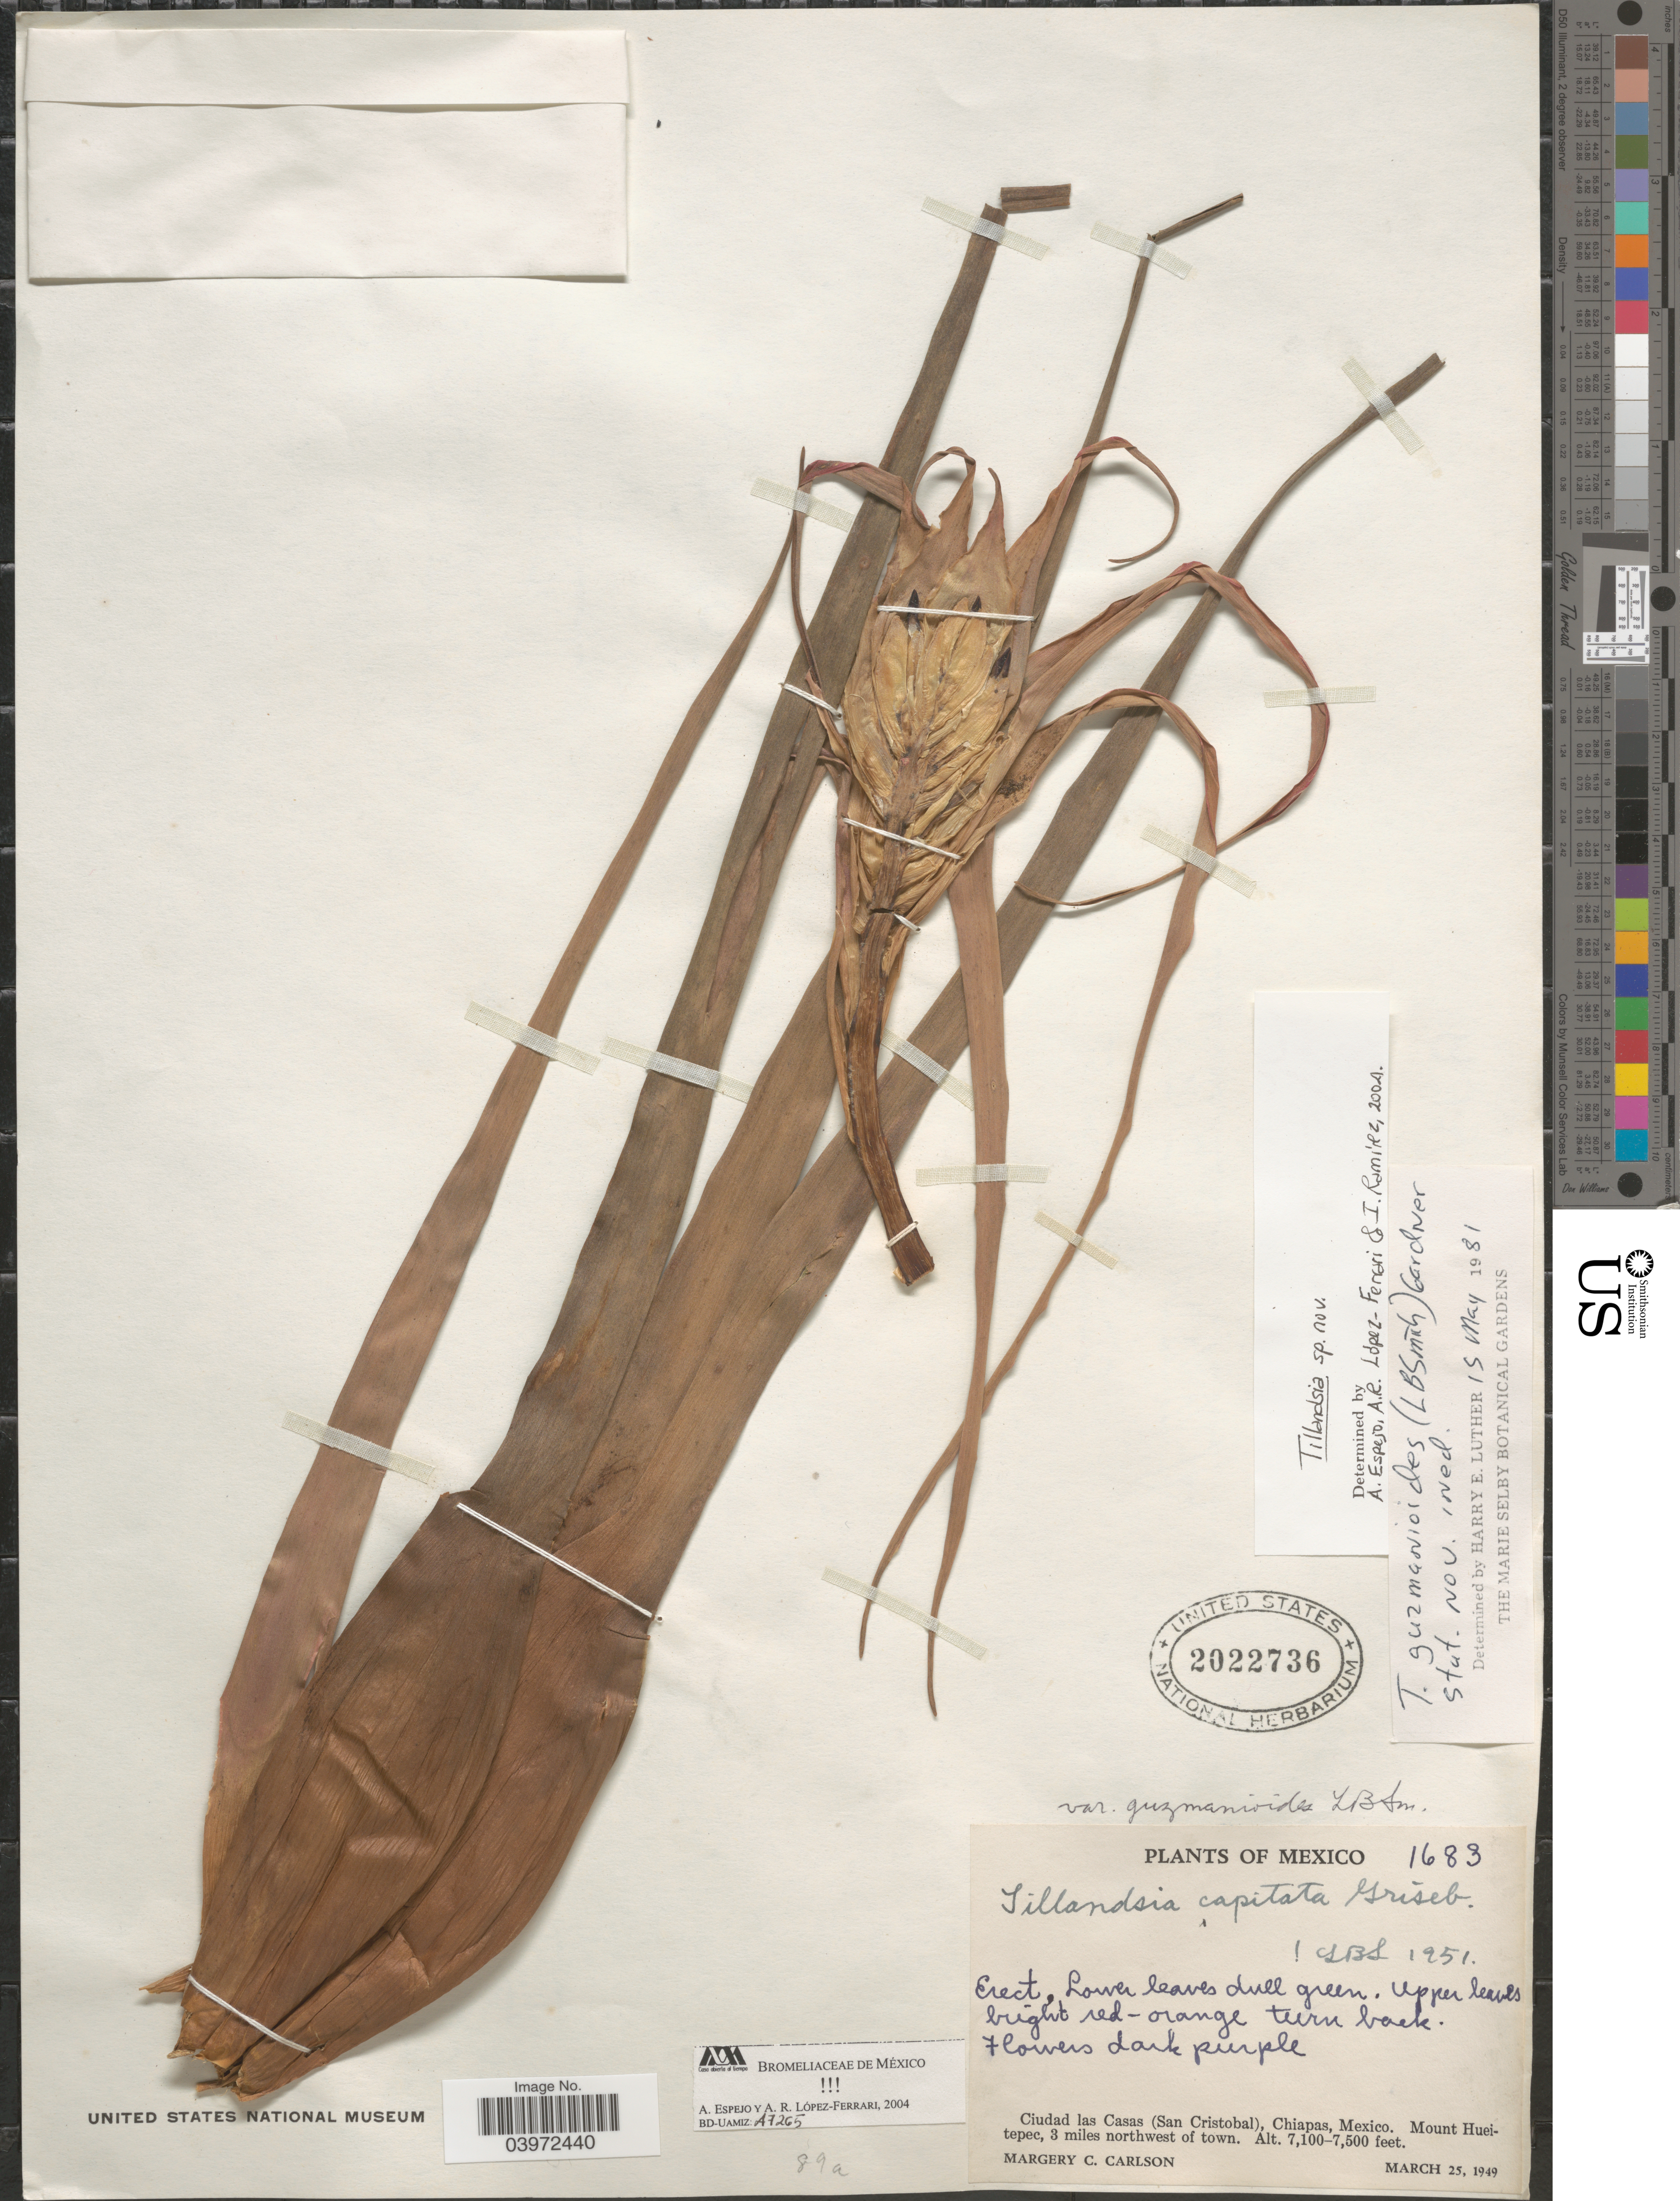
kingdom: Plantae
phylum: Tracheophyta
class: Liliopsida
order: Poales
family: Bromeliaceae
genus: Tillandsia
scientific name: Tillandsia sp.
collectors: M. C. Carlson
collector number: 1683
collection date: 1949-03-25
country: Mexico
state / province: Chiapas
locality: Ciudad las Casas (San Cristobal). Mount Hueitepec, 3 miles northwest of town.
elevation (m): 2164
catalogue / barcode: US 2022736